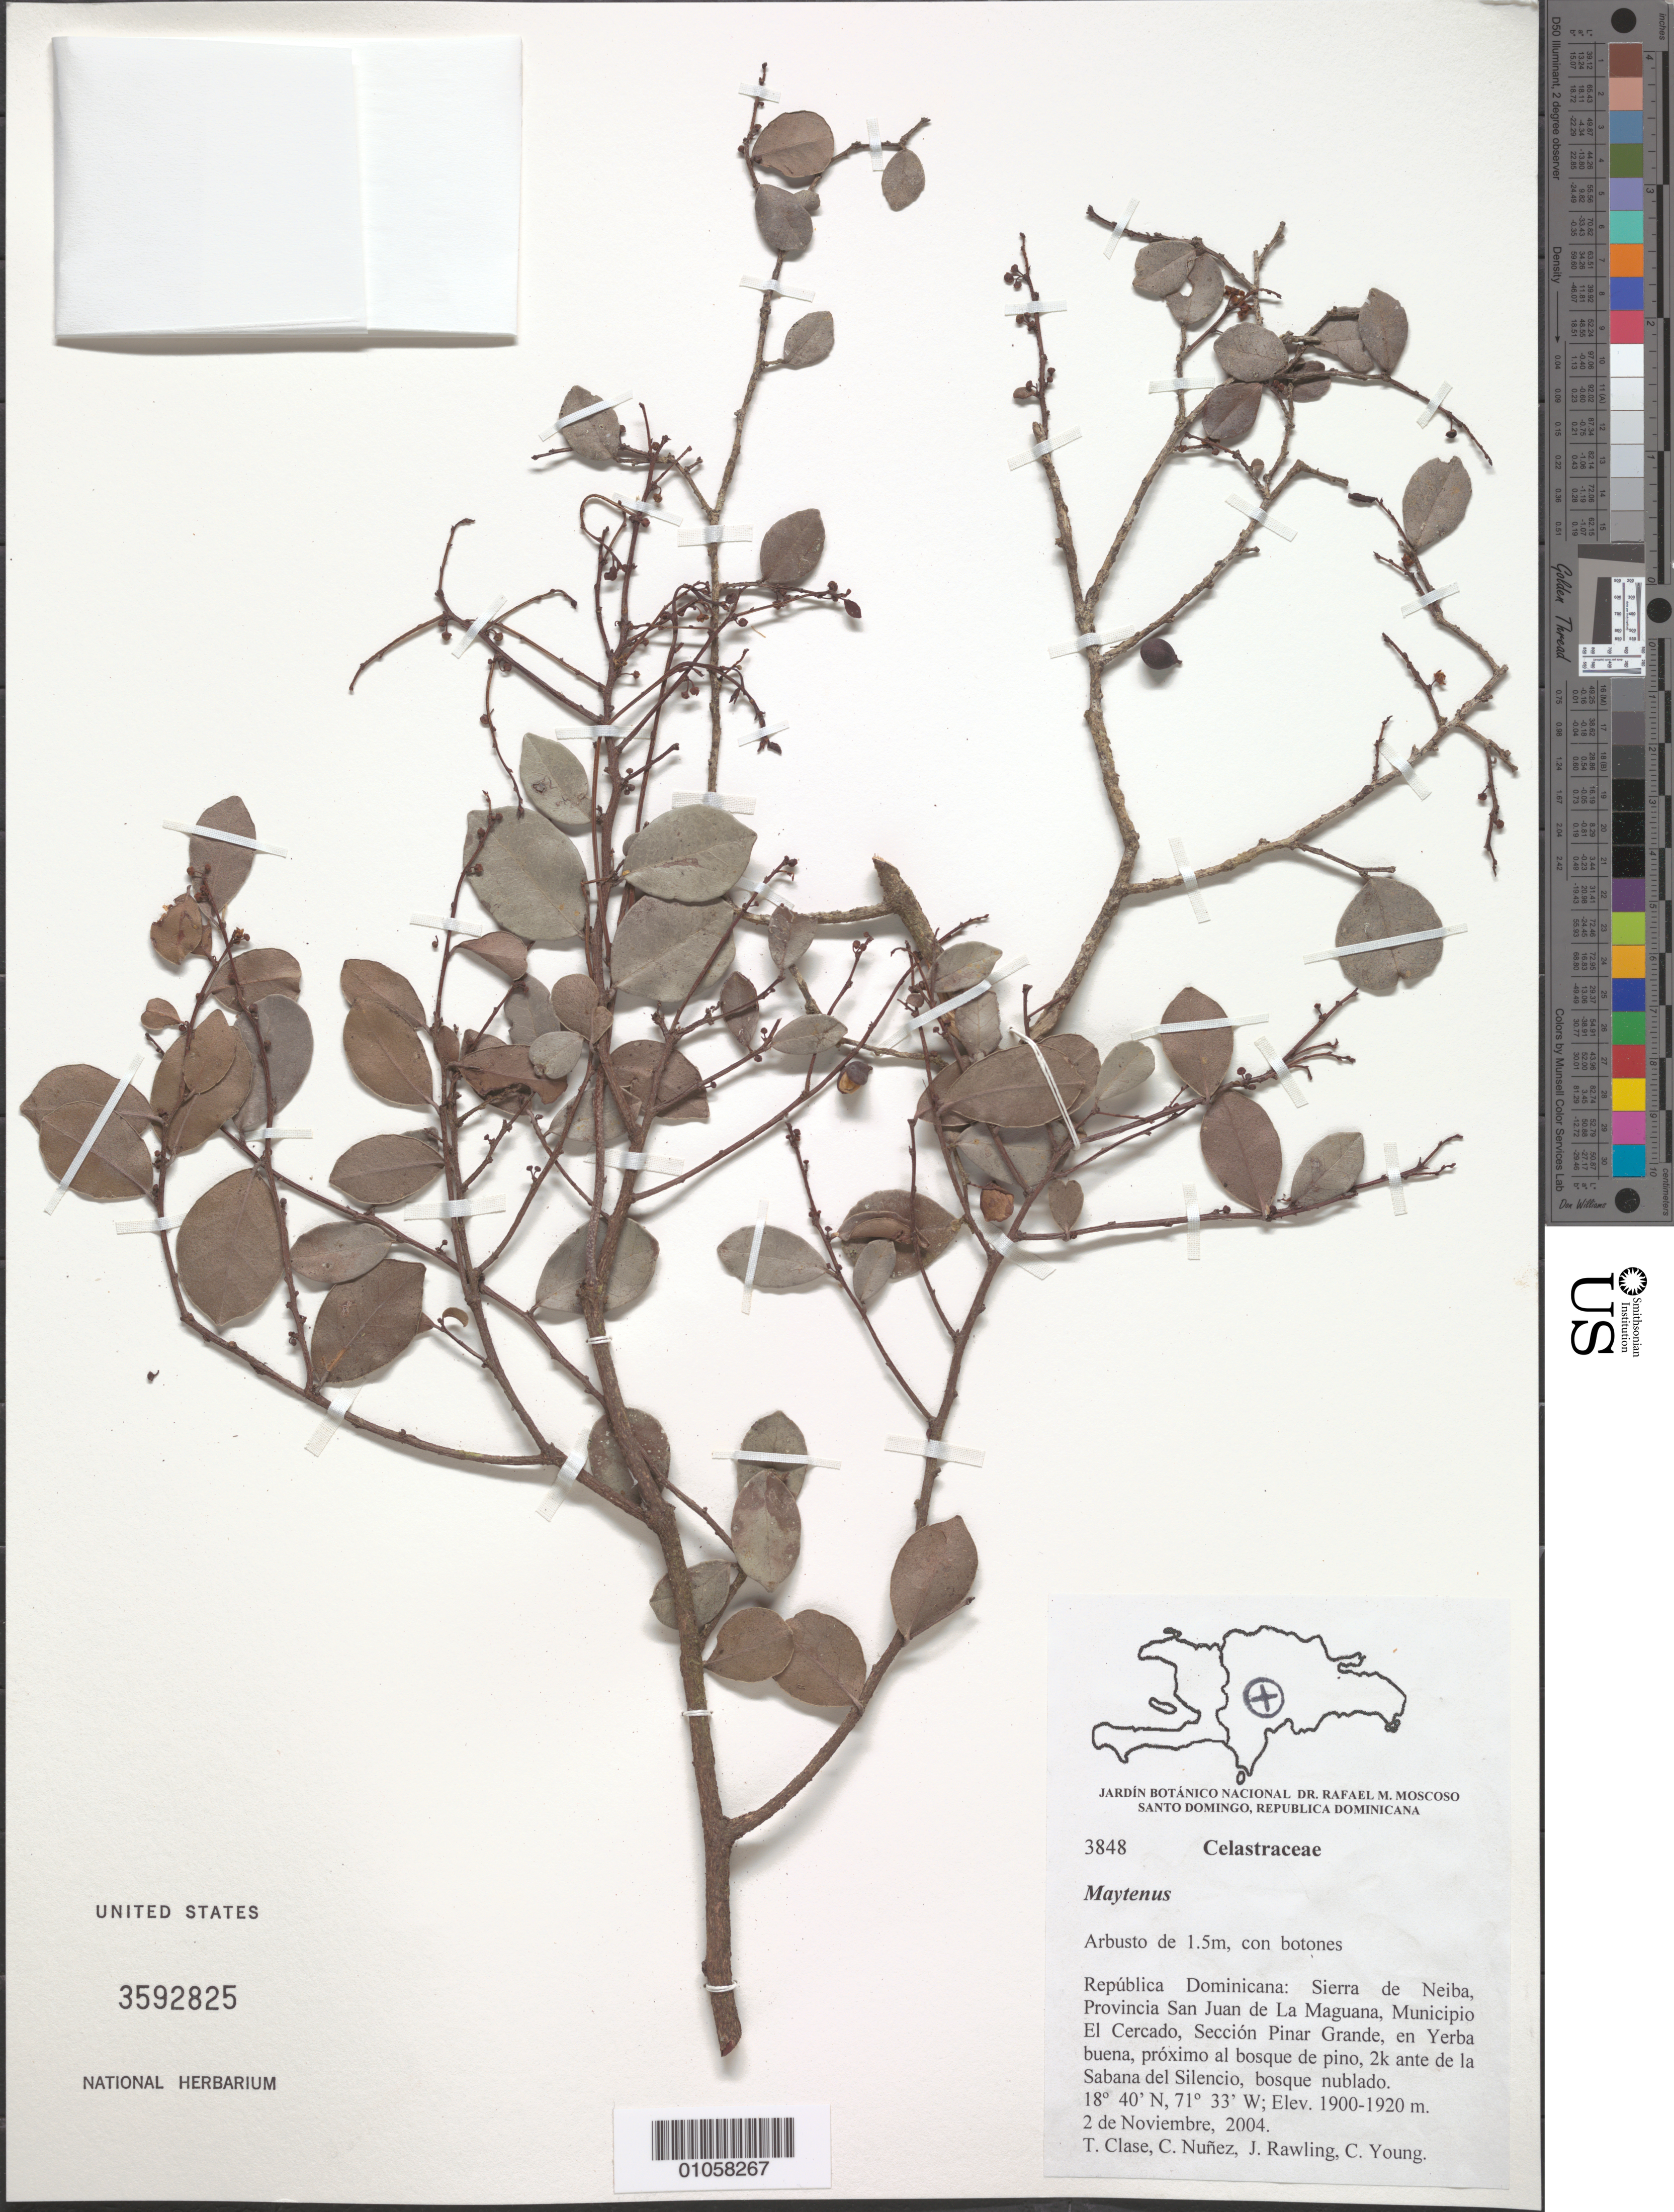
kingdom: Plantae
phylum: Tracheophyta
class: Magnoliopsida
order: Celastrales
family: Celastraceae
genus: Maytenus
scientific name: Maytenus sp.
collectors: T. Clase, C. Nunez, J. Rawling & C. Young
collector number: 3848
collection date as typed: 02 Nov 2004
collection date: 2004-11-02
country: Dominican Republic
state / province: San Juan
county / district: San Juan de la Maguana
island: Hispaniola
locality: Municipio El Cercado, Sección Pinar Grande, en Yerba buena, próximo al bosque de pino, 2 k ante de la Sabana del Silencio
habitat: Bosque nublado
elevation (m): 1900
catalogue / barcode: US 3592825